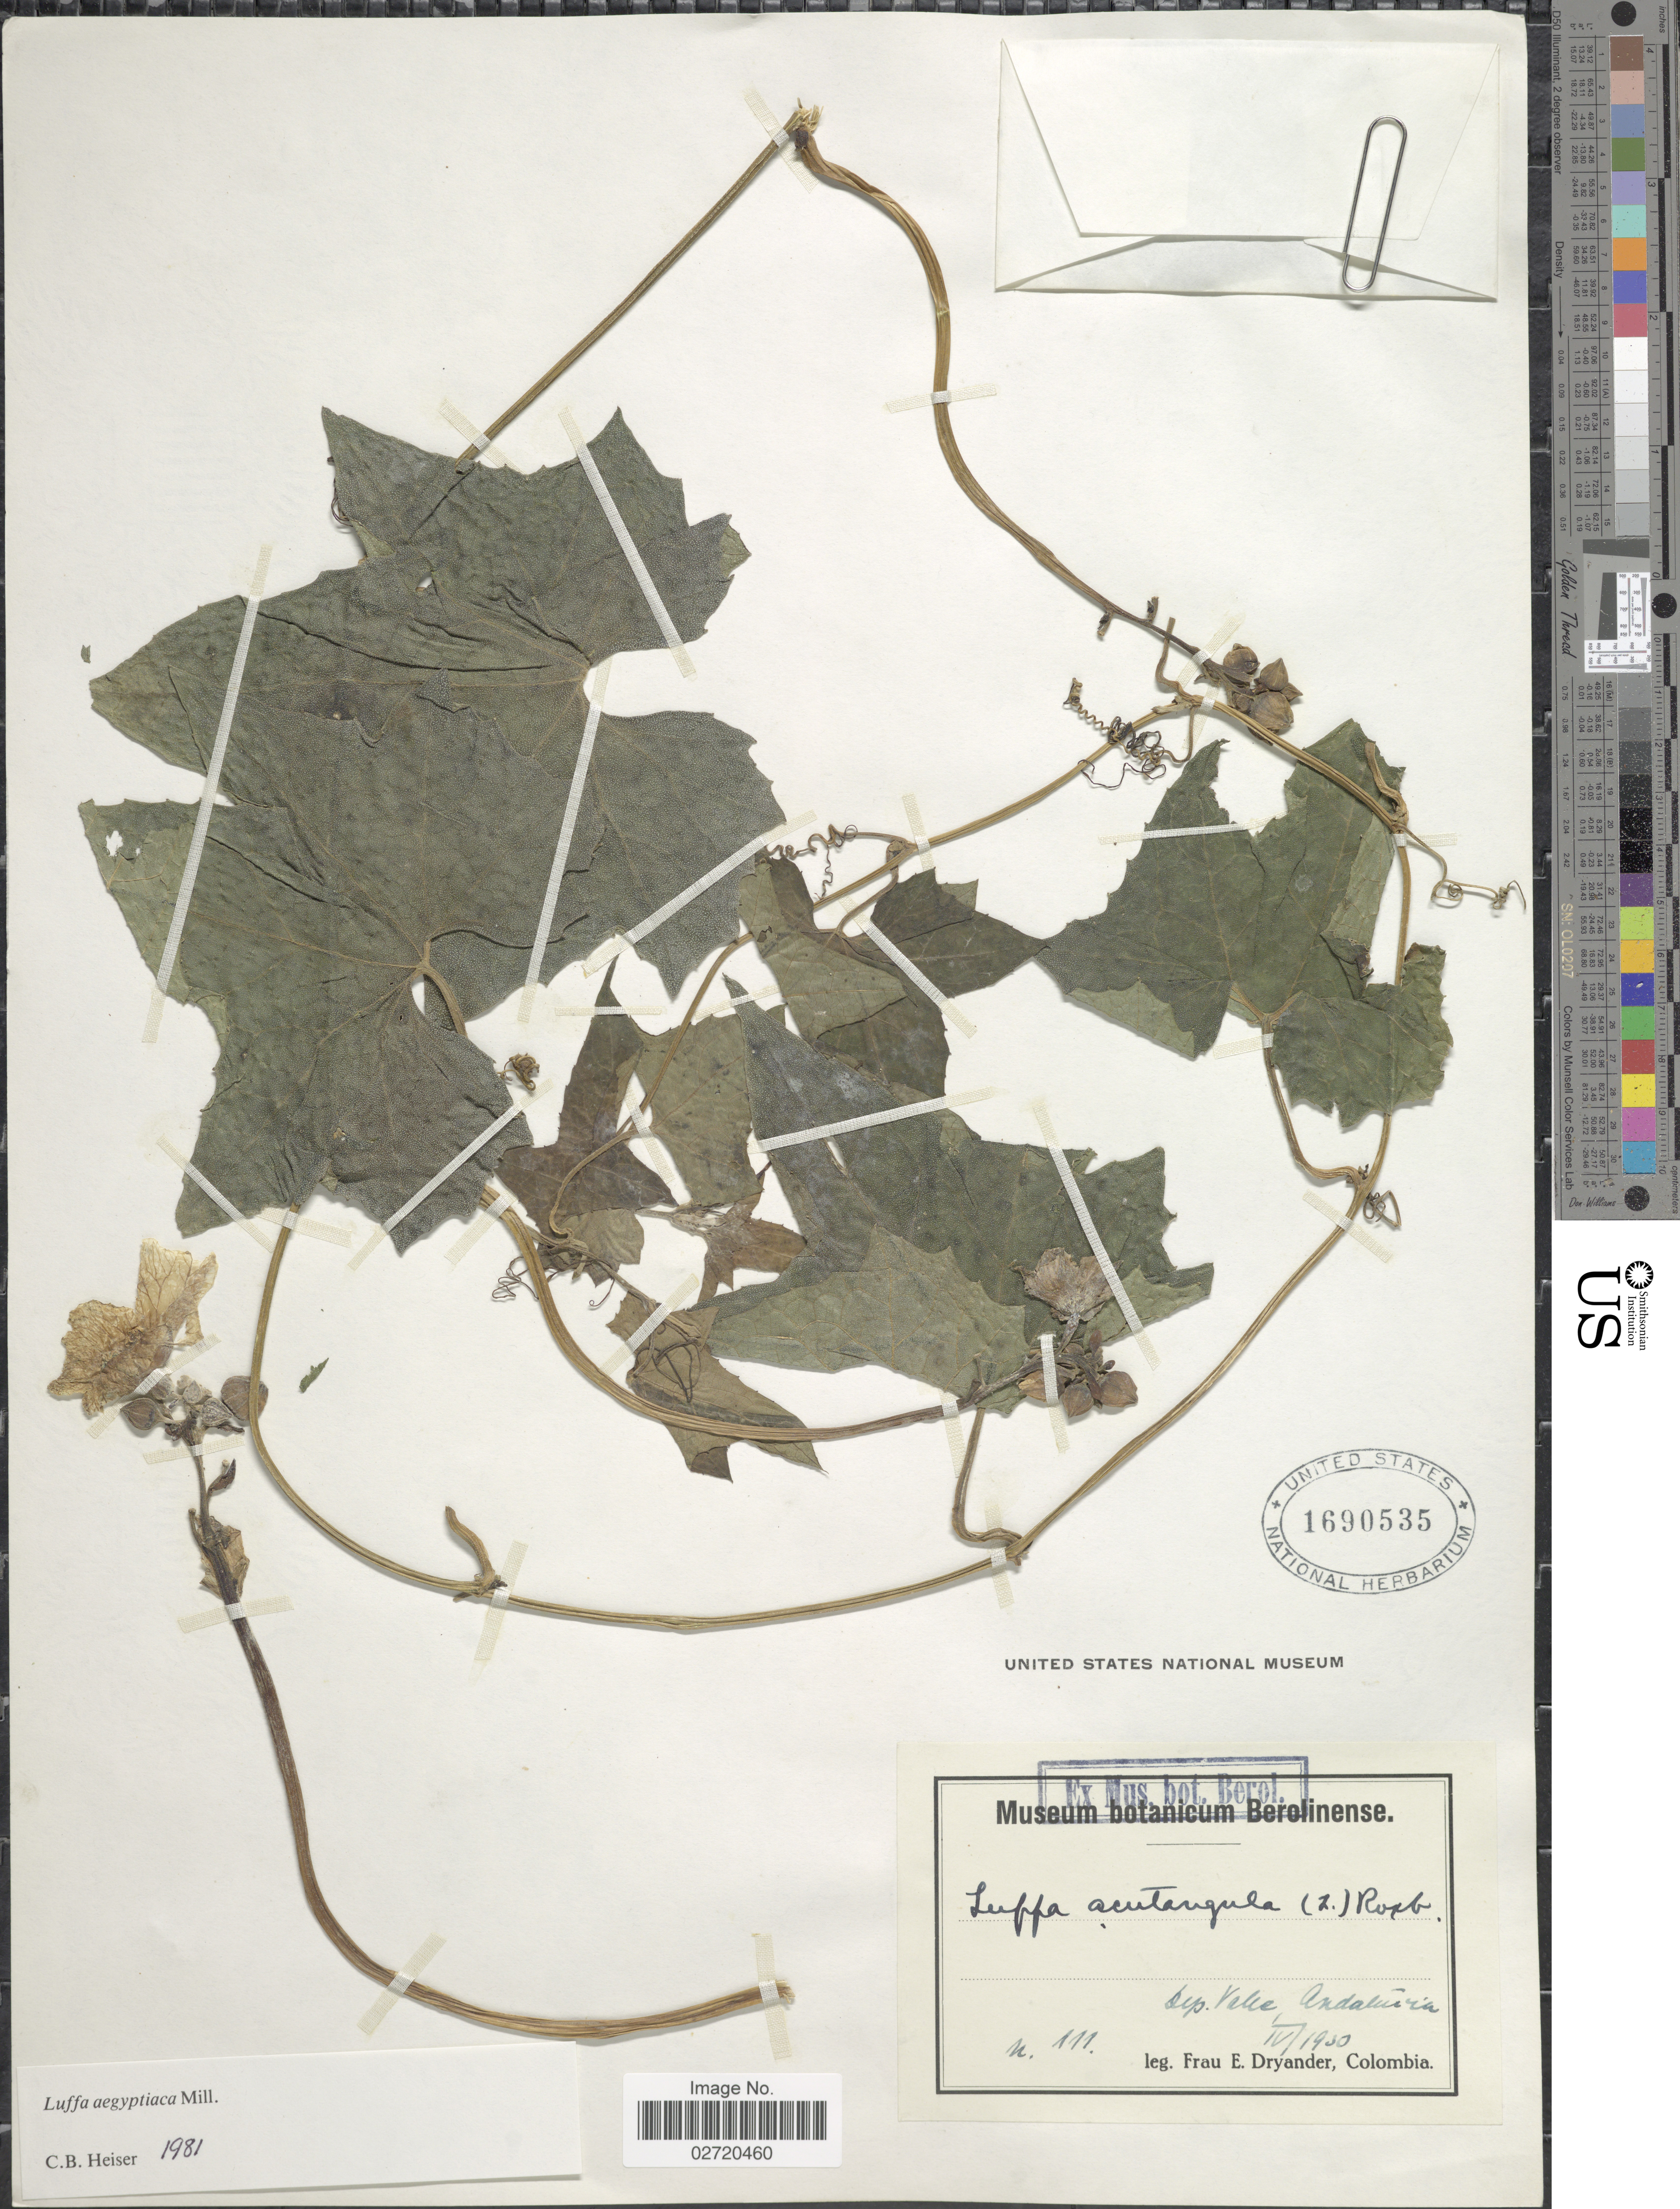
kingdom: Plantae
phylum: Tracheophyta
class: Magnoliopsida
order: Cucurbitales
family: Cucurbitaceae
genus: Luffa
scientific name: Luffa aegyptiaca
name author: Mill.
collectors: F. Dryander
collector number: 111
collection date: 1930-04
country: Colombia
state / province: Valle del Cauca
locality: Dep. Valle, Andalucía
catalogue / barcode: US 1690535